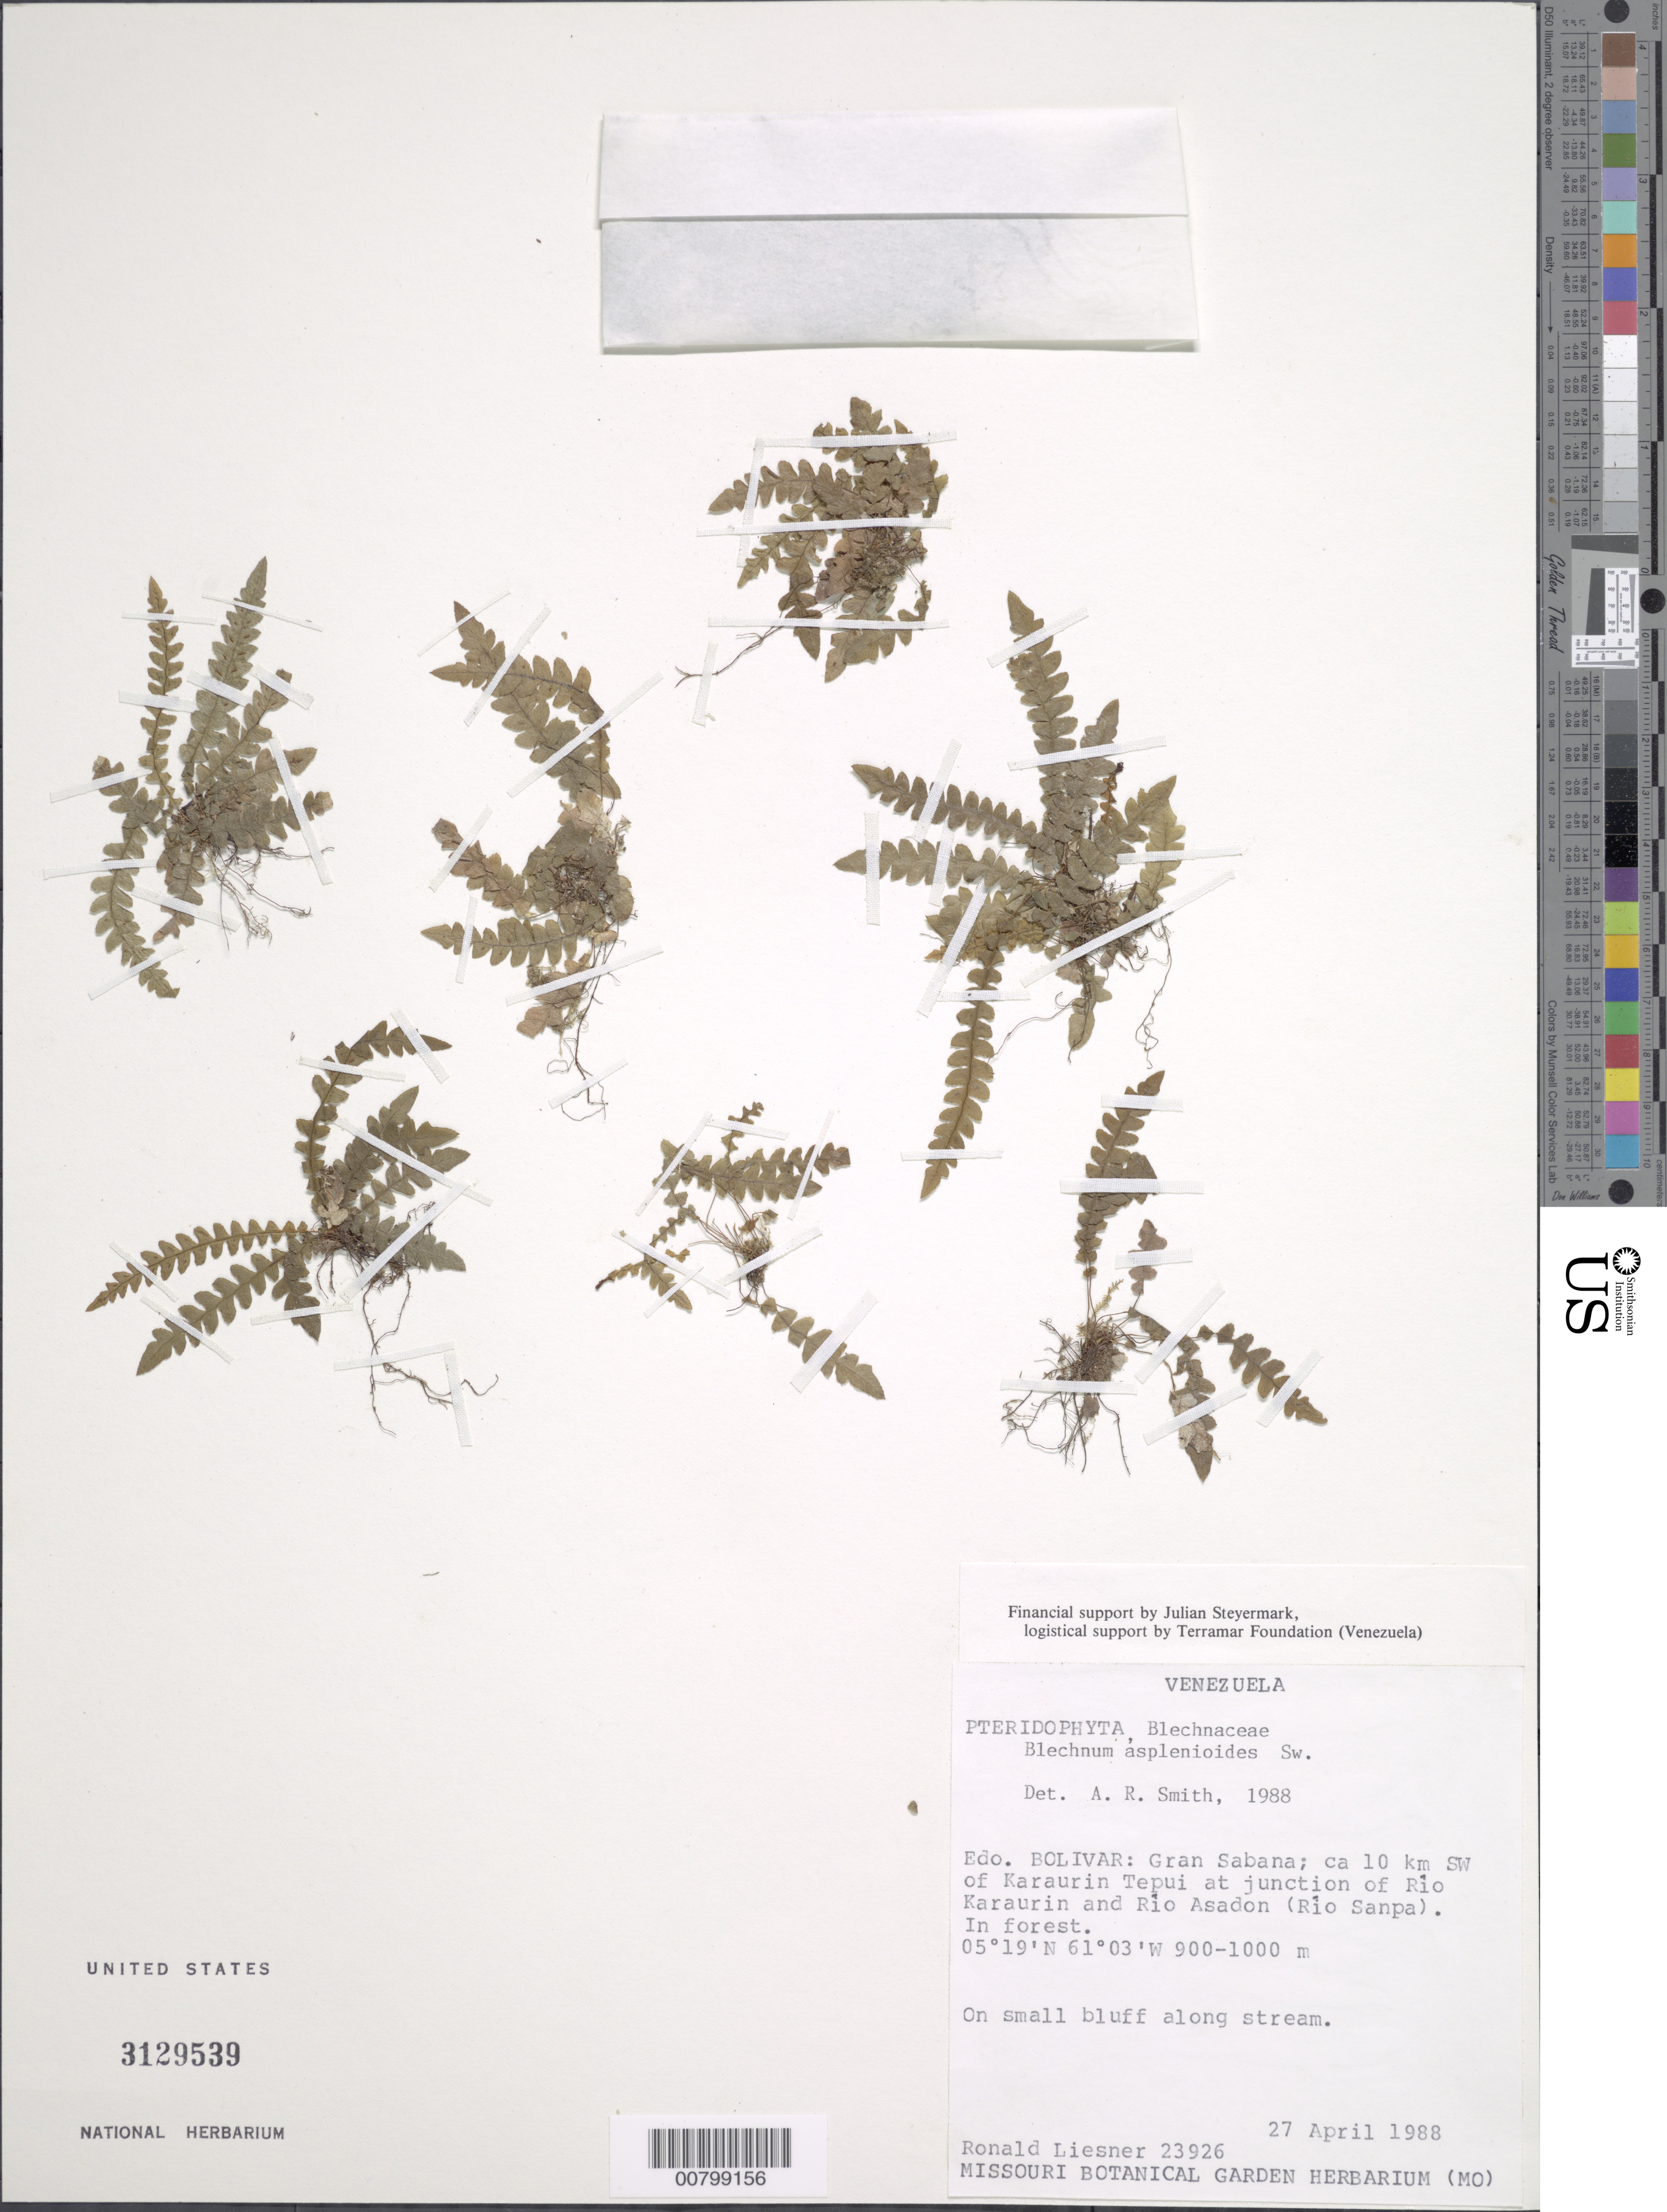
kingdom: Plantae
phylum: Tracheophyta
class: Polypodiopsida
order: Polypodiales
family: Blechnaceae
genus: Blechnum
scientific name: Blechnum asplenioides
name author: Sw.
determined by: Smith, Alan R., (UC)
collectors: R. L. Liesner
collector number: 23926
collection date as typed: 27-Apr-88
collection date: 1988-04-27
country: Venezuela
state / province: Bolívar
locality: Gran Sabana, ca 10 km SW of Karaurin tepuí at junction of Río Karaurin and Río Asadon (Río Sanpa)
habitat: Forest, on a small bluff along stream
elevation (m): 900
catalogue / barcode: US 3129539